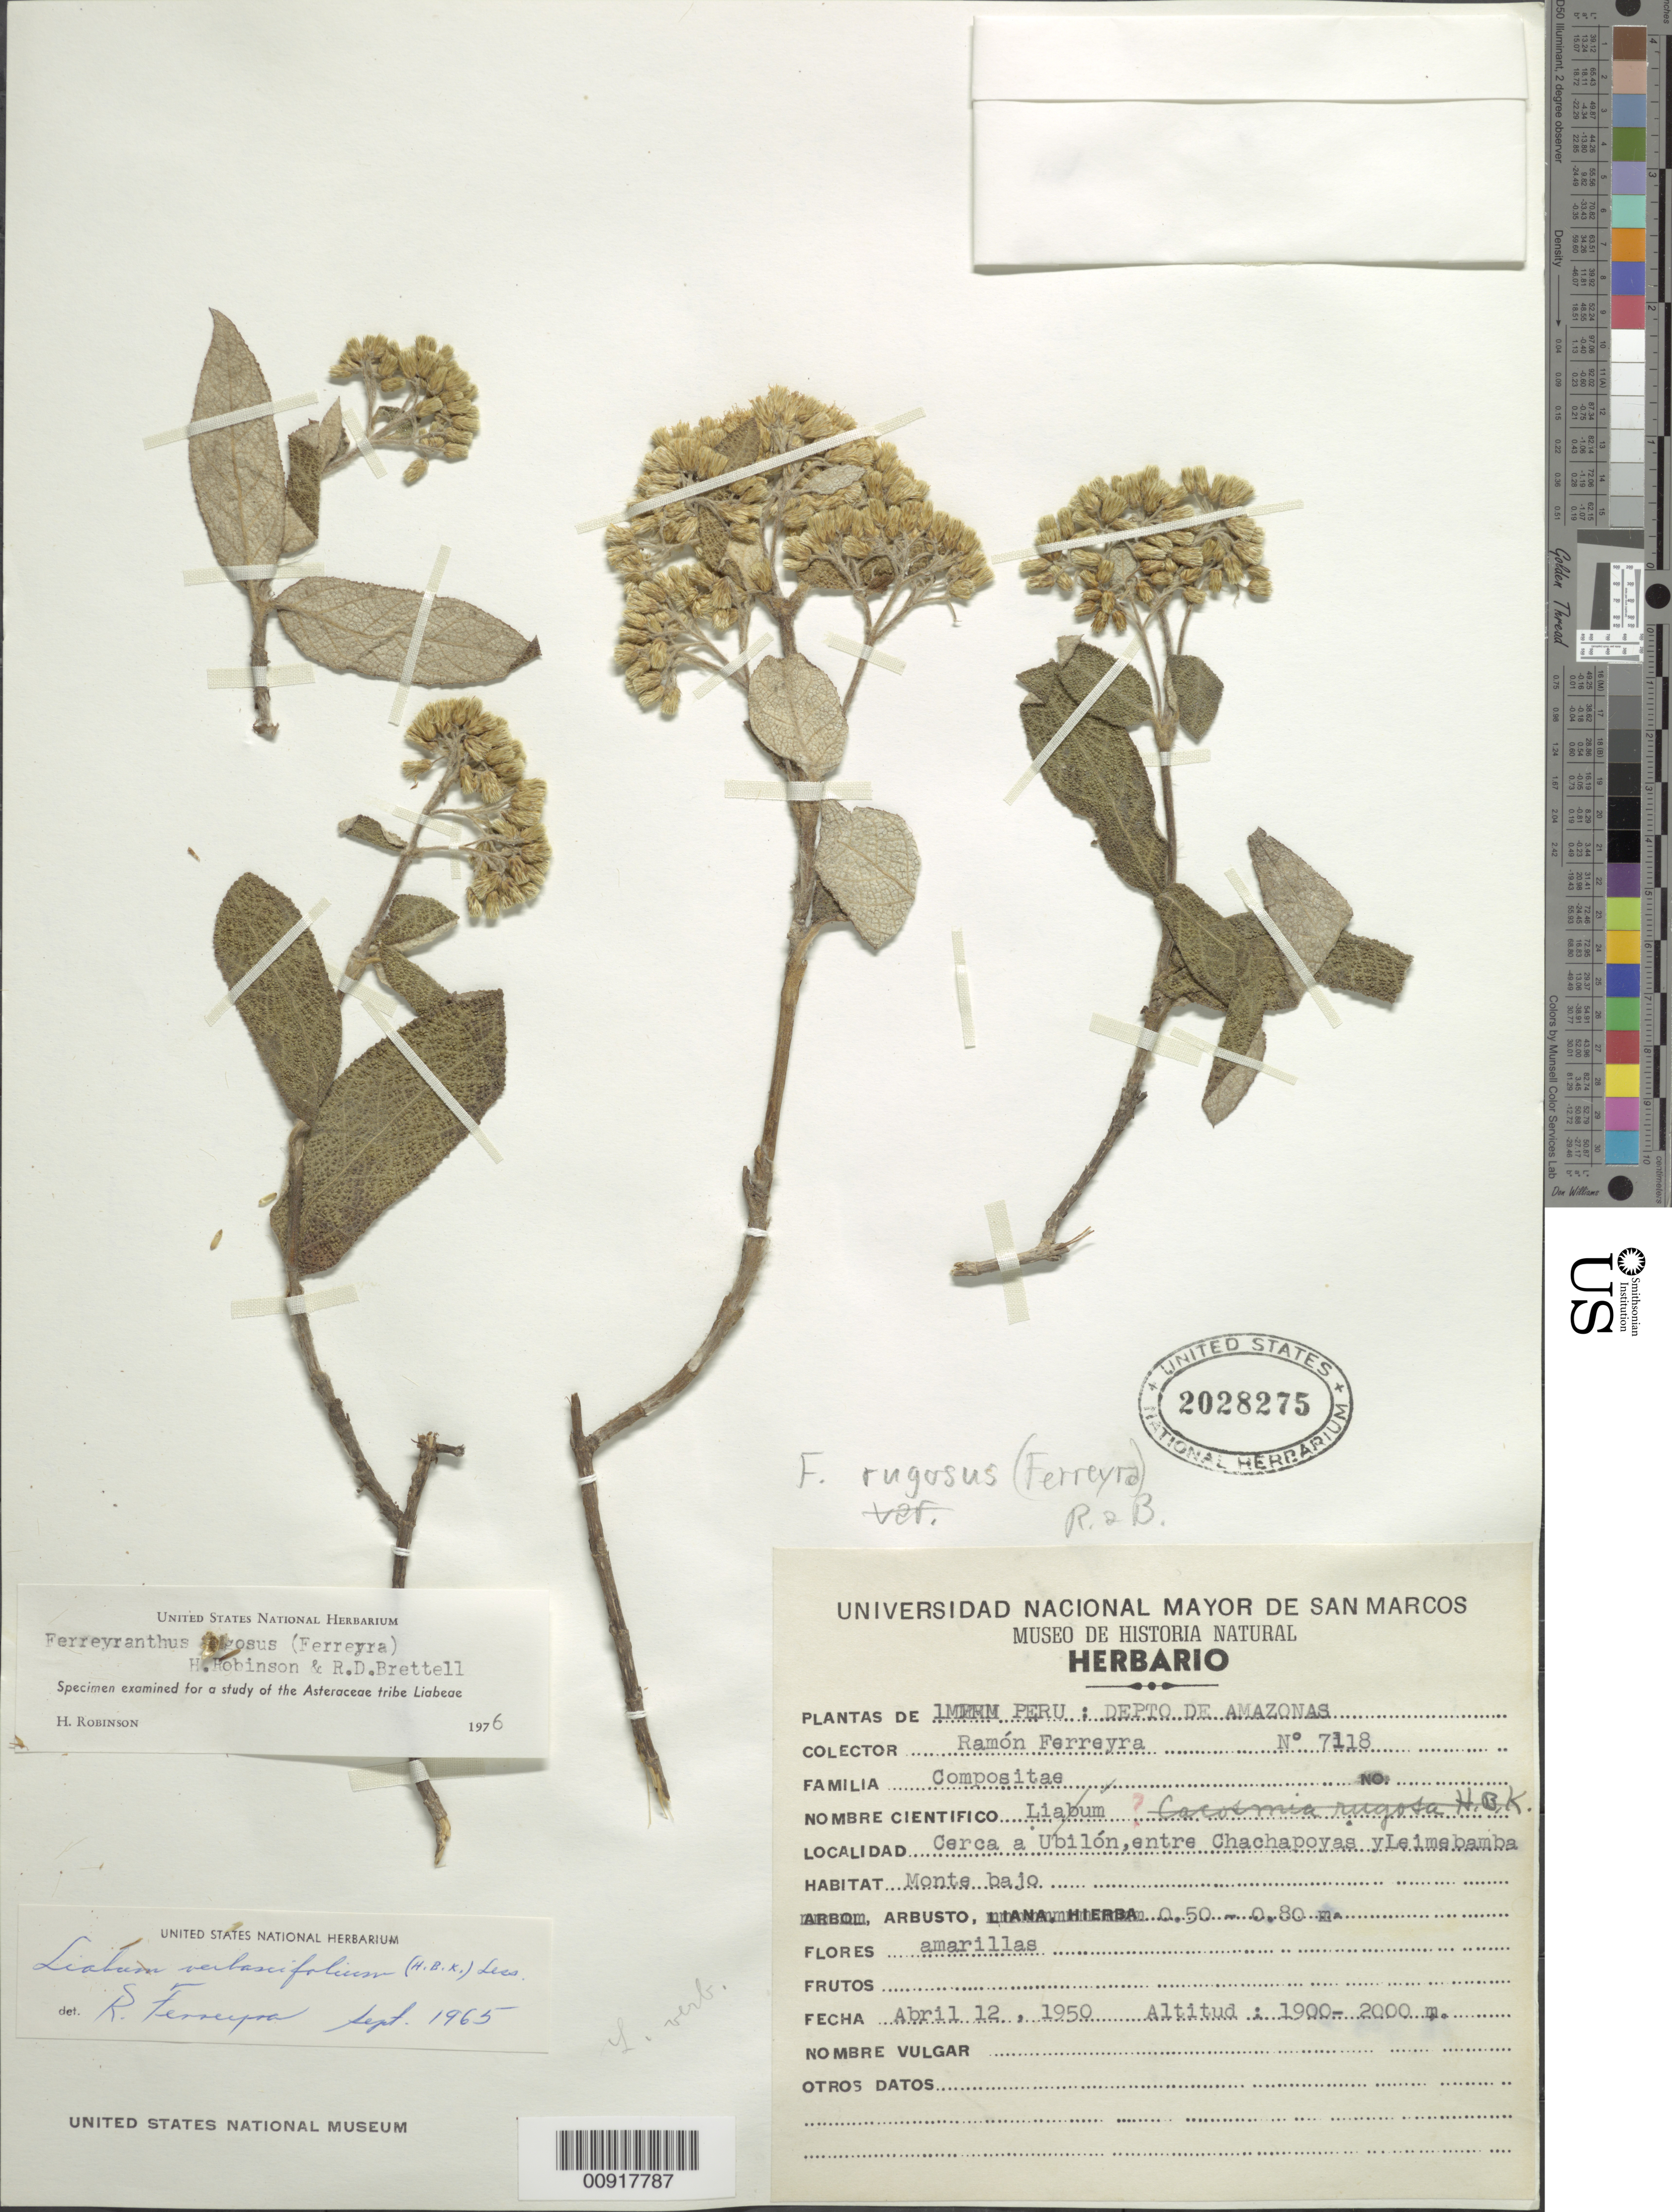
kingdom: Plantae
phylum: Tracheophyta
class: Magnoliopsida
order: Asterales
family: Asteraceae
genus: Ferreyranthus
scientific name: Ferreyranthus rugosus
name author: (Ferreyra) H. Rob. & Brettell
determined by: Robinson, Harold E., (US)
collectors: R. A. Ferreyra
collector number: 7118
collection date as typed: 12 April 1950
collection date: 1950-04-12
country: Peru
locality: Dpto. Amazonas, cerca a Ubilón, entre Chacahpoyas y Leimabamba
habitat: Monte bajo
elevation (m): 1900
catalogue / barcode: US 2028275